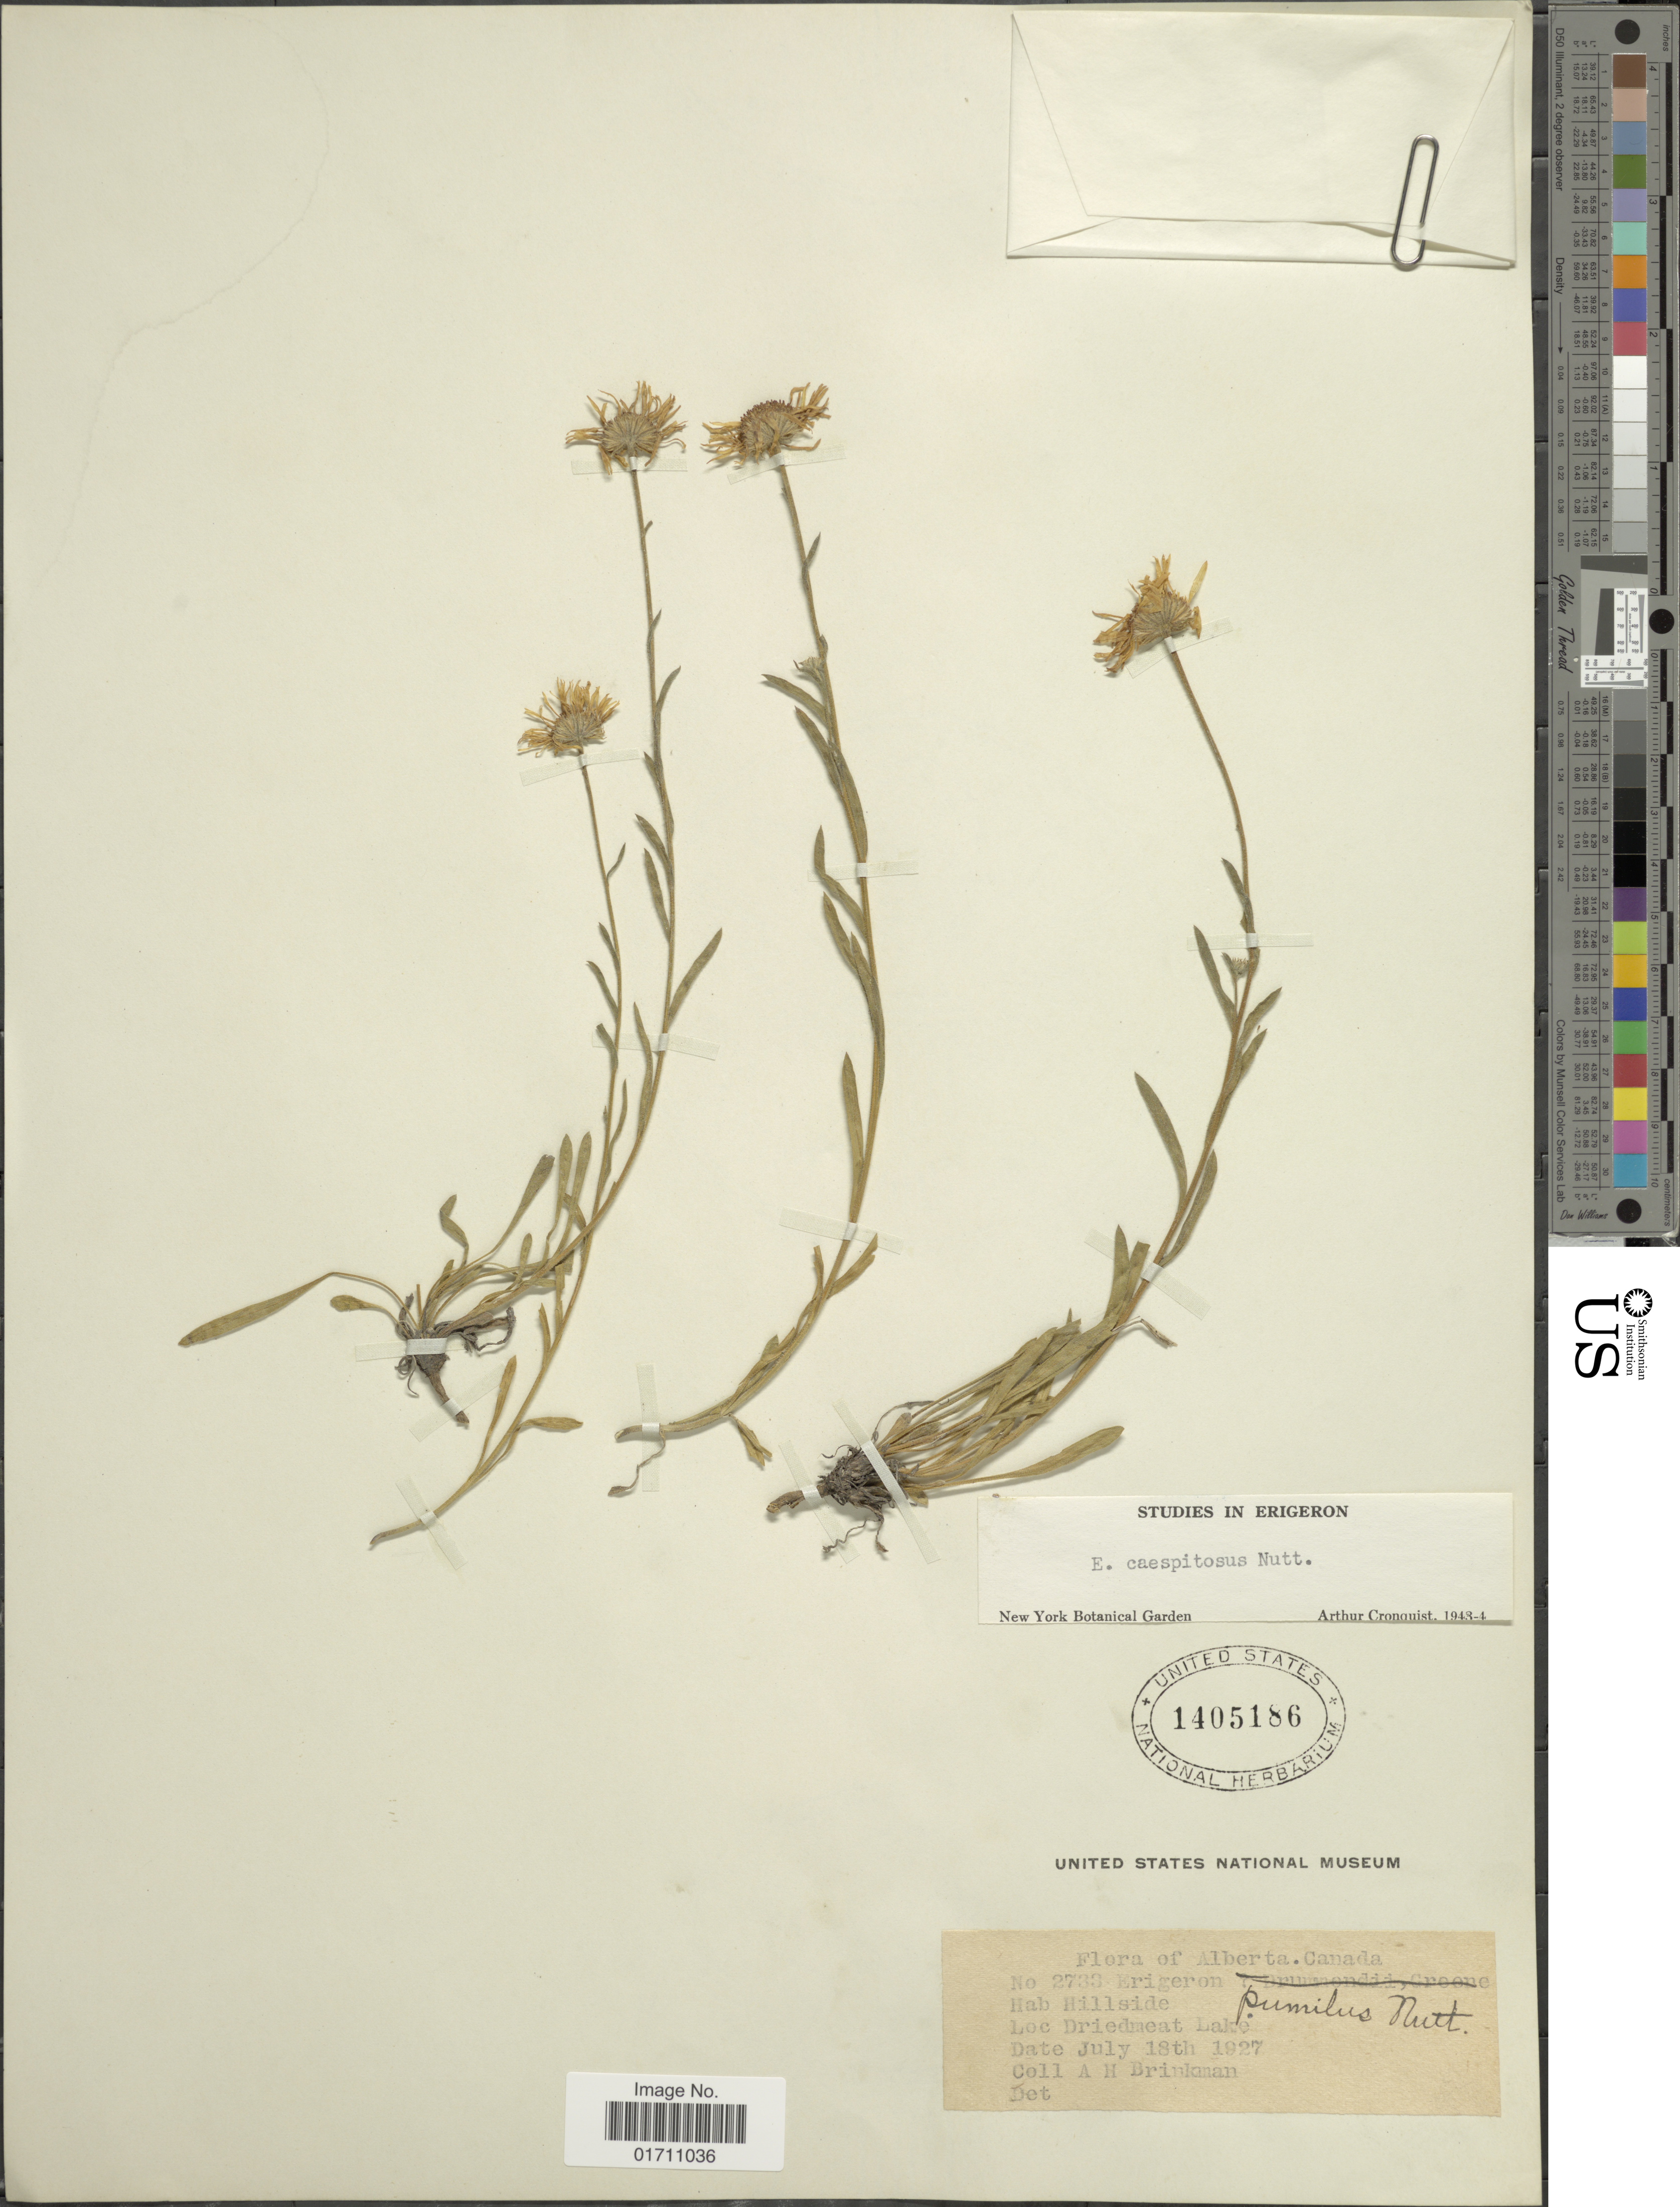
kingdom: Plantae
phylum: Tracheophyta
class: Magnoliopsida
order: Asterales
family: Asteraceae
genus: Erigeron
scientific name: Erigeron caespitosus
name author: Nutt.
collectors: A. Brinkman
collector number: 2733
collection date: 1927-07-18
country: Canada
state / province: Alberta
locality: Hillside, Driedmeat Lake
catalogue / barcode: US 1405186